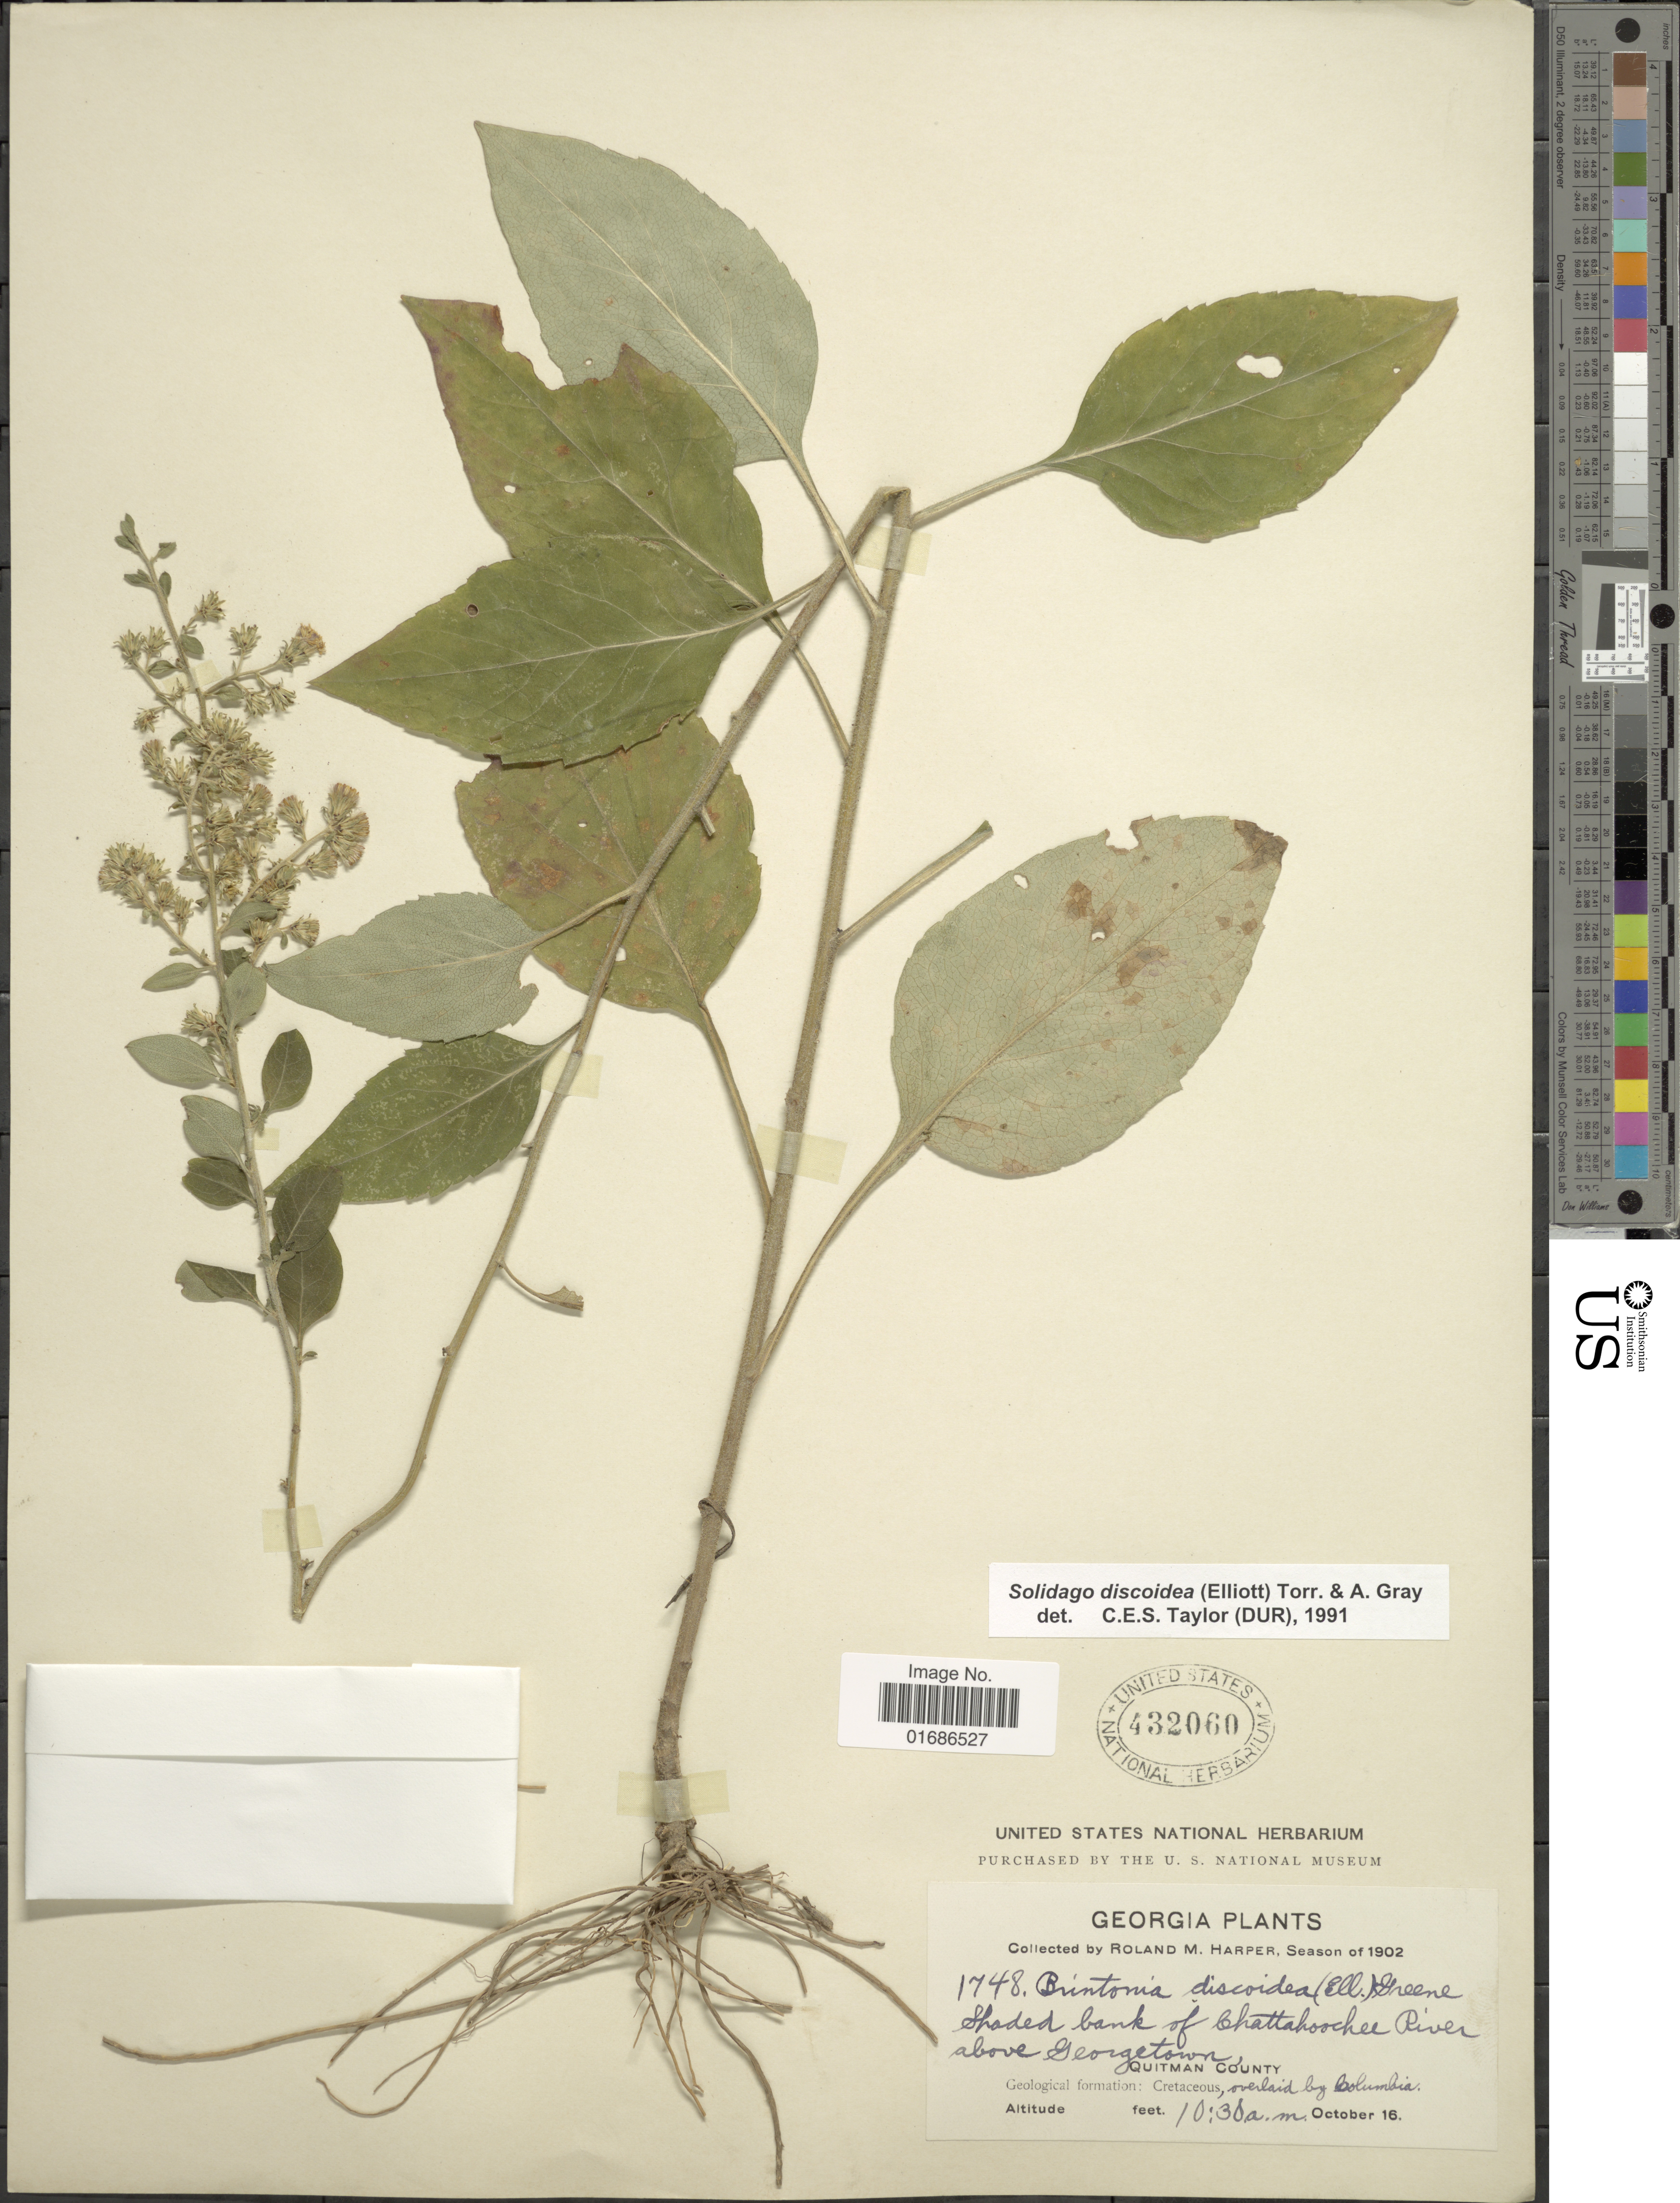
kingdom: Plantae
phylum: Tracheophyta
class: Magnoliopsida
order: Asterales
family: Asteraceae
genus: Solidago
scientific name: Solidago discoidea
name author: (Elliott) Torr. & A. Gray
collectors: R. M. Harper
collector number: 1748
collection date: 1902-10-16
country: United States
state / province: Georgia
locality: Shaded bank of Chattahoschee River above Georgetown, Quitman County, Geological formation: Cretaceous, overlaid by Columbia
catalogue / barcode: US 432060